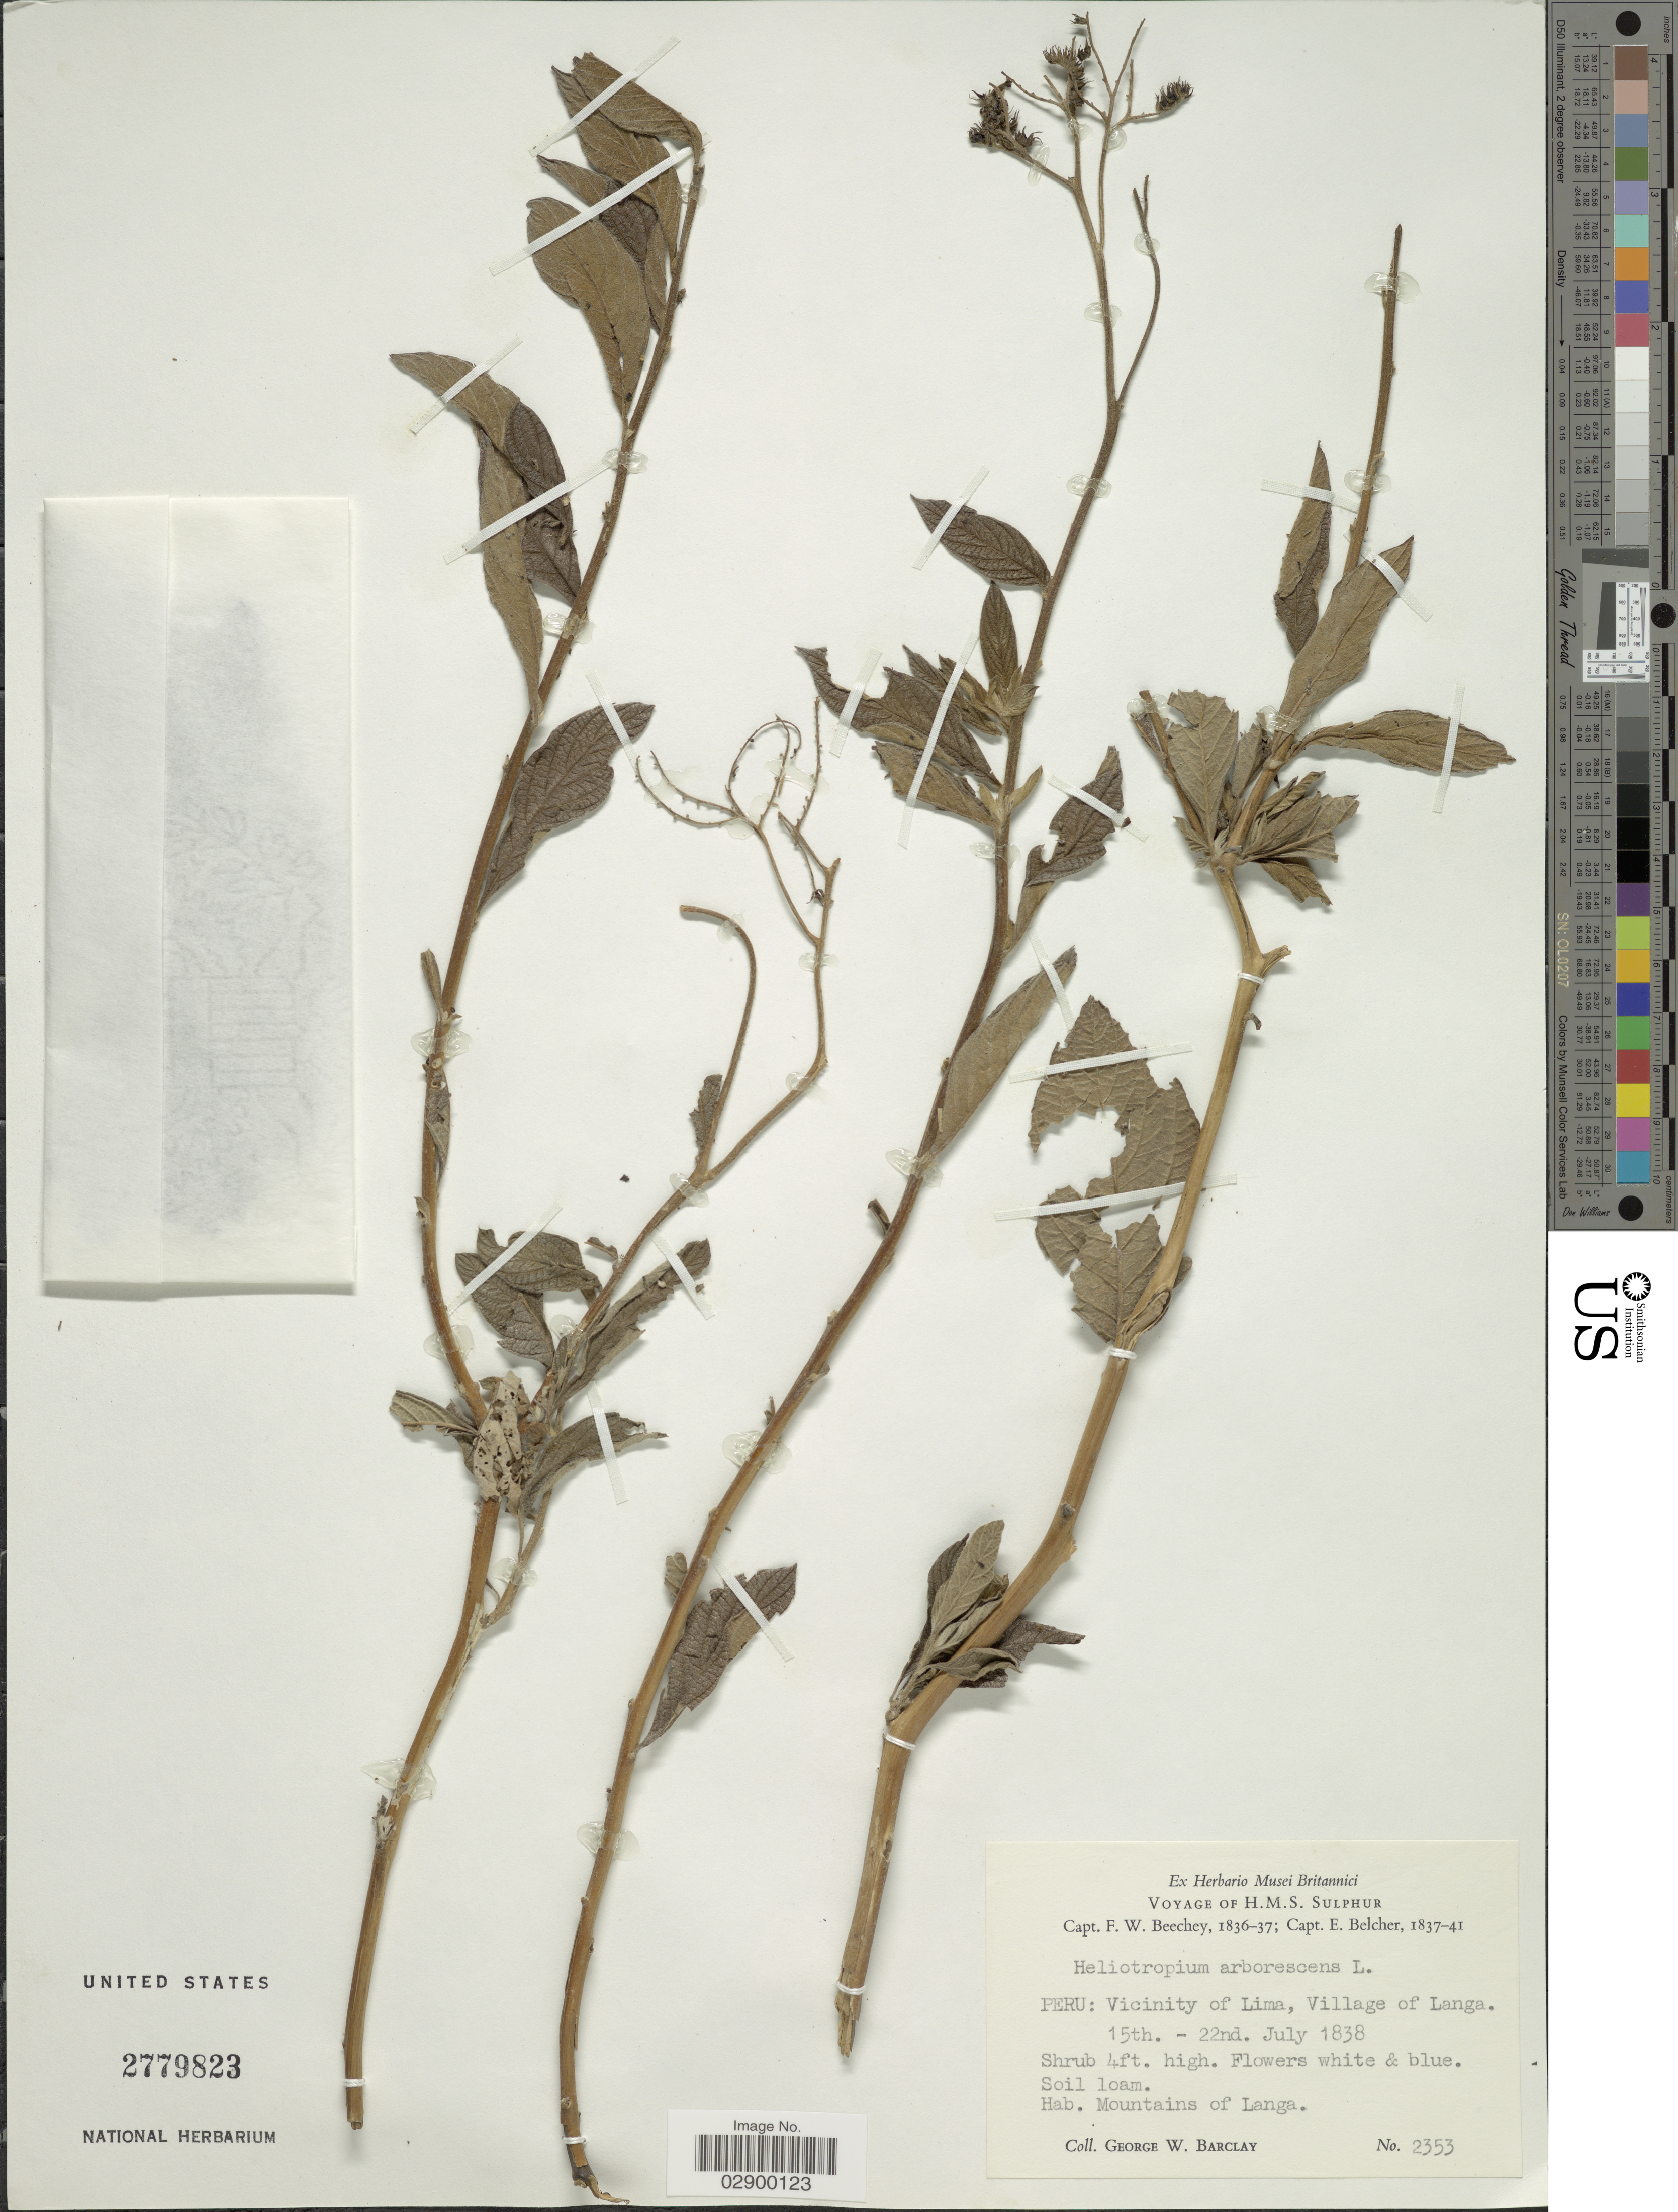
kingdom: Plantae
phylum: Tracheophyta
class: Magnoliopsida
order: Boraginales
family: Heliotropiaceae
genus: Heliotropium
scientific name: Heliotropium arborescens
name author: L.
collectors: G. W. Barclay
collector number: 2353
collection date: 1838-07-15/1838-07-22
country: Peru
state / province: Lima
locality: Vicinity of Lima, Village of Langa. Mountains of Langa.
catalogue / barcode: US 2779823